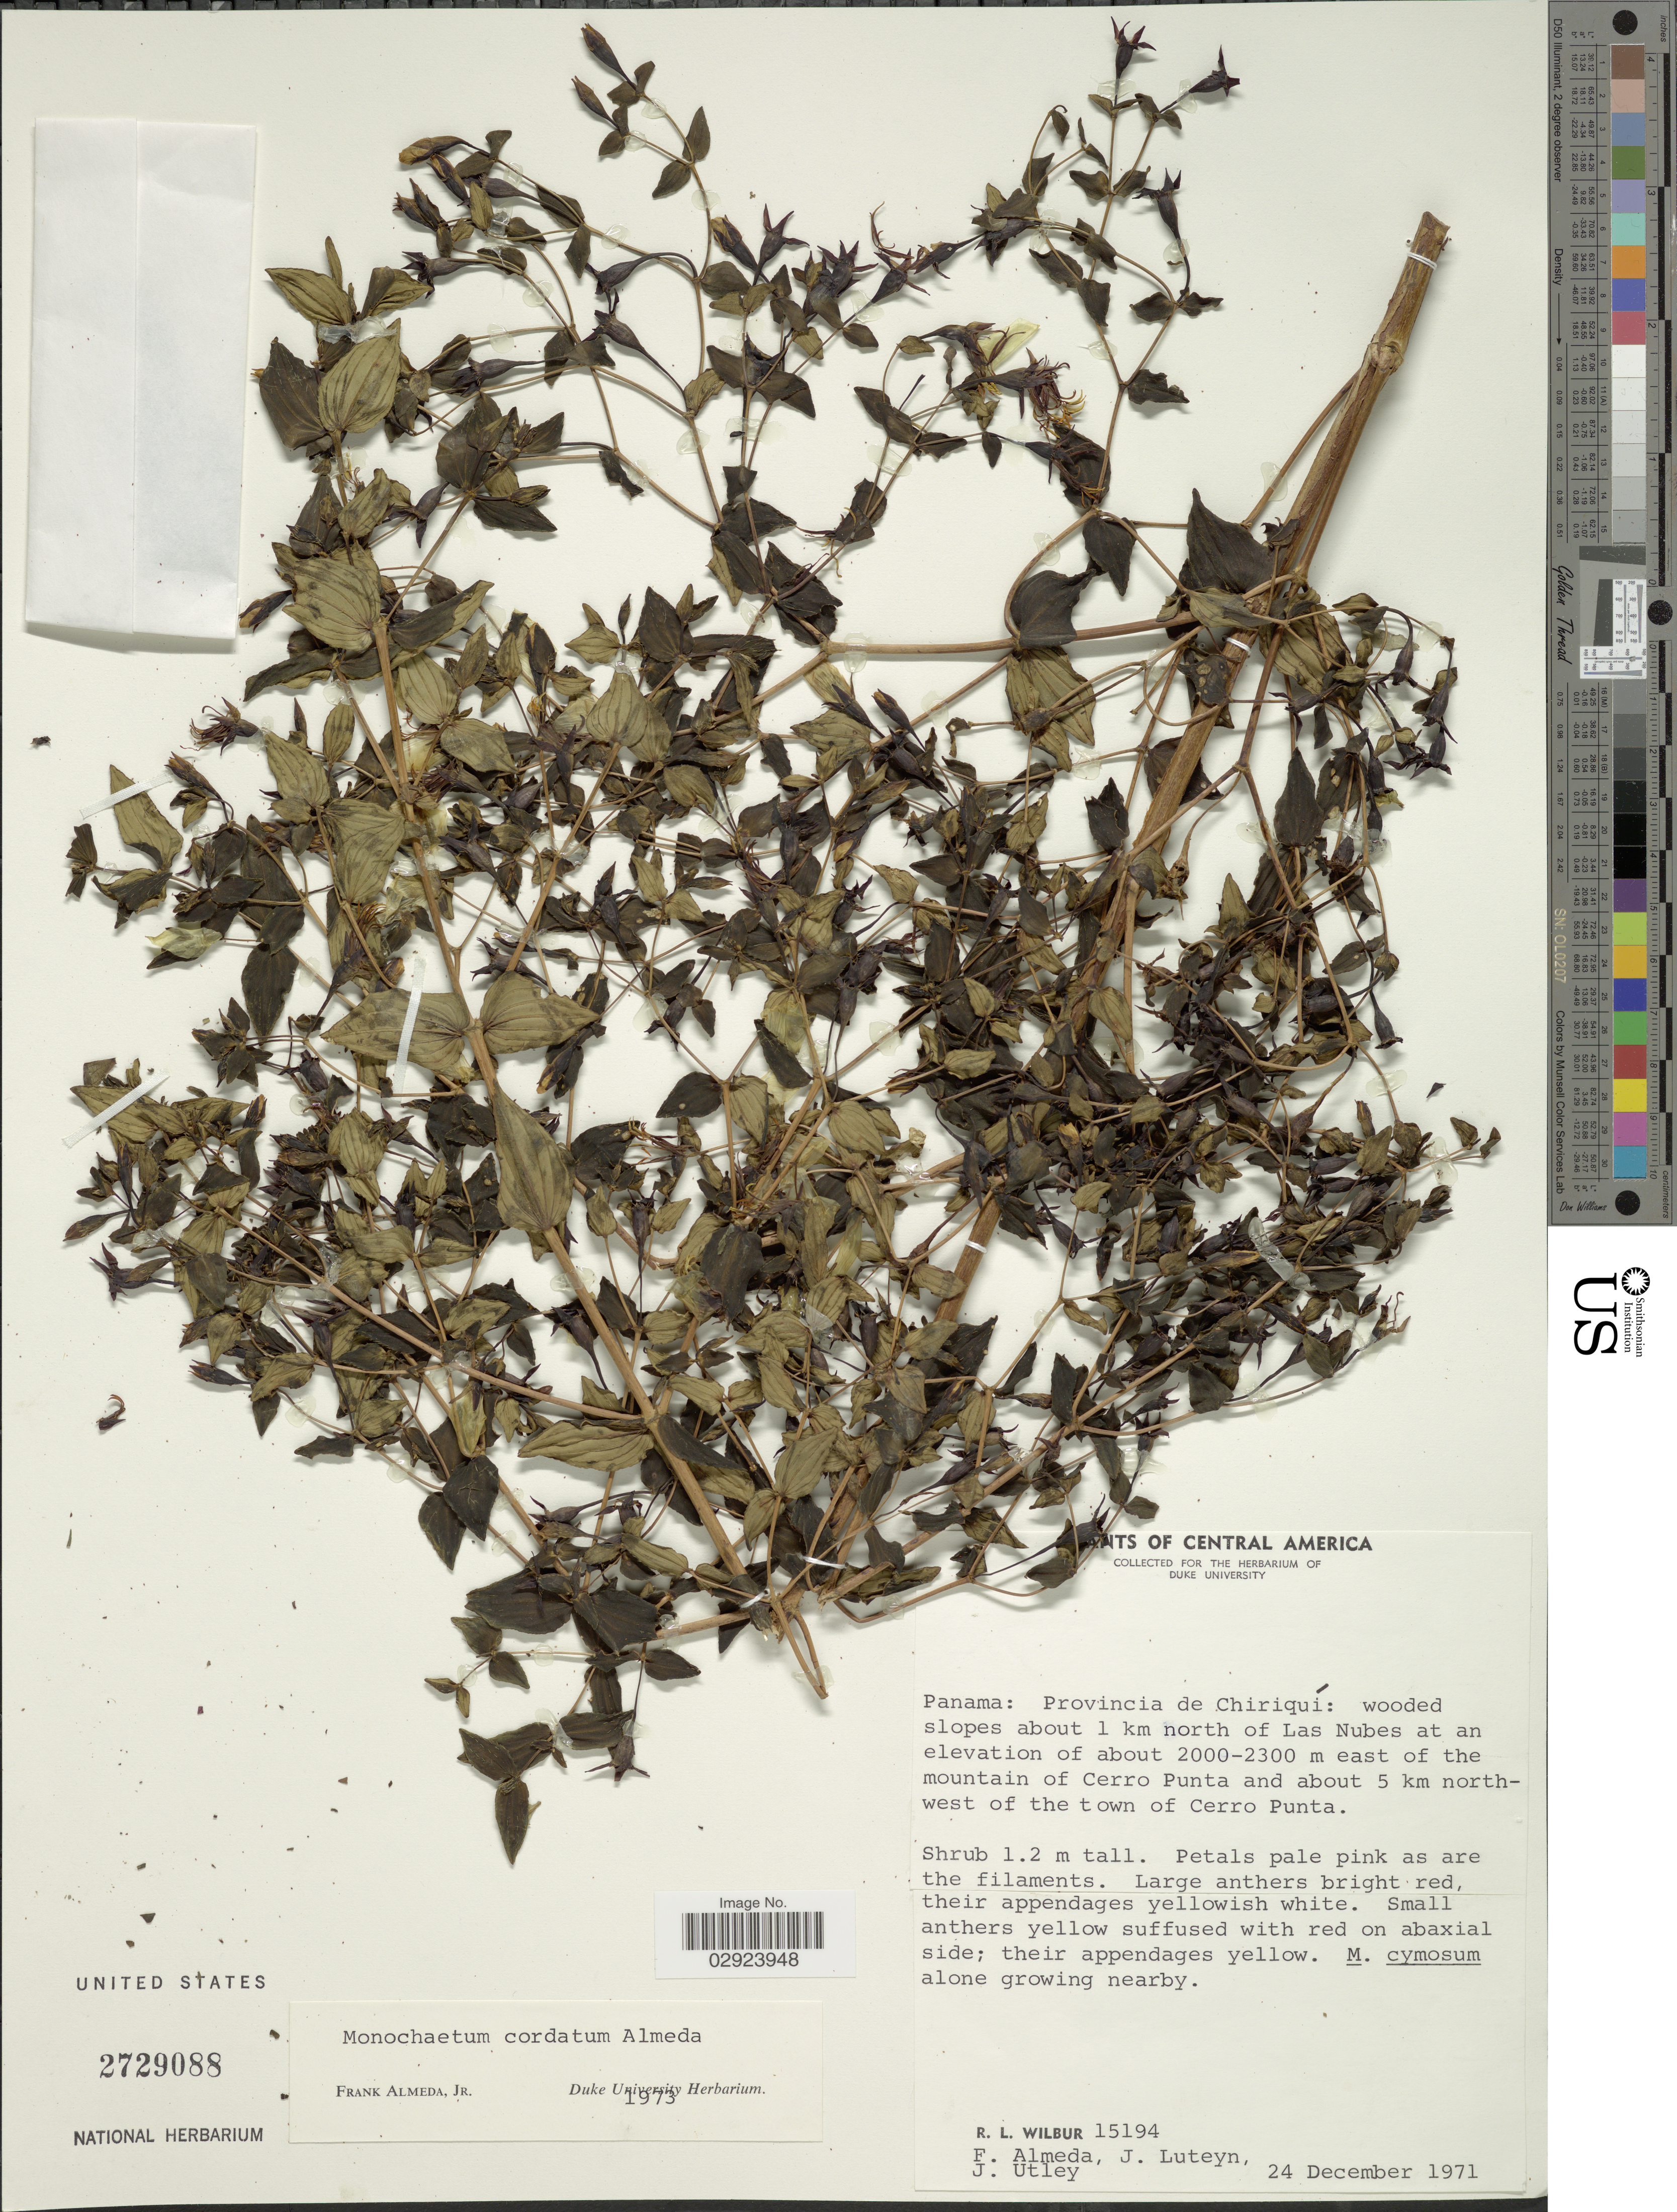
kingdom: Plantae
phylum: Tracheophyta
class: Magnoliopsida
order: Myrtales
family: Melastomataceae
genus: Monochaetum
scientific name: Monochaetum cordatum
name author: Almeda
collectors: R. L. Wilbur, F. Almeda, J. L. Luteyn & J. Utley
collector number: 15194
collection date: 1971-12-24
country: Panama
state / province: Chiriqui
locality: Wooded slopes about 1 km north of Las Nubes. East of the mountain of Cerro Punta and about 5 km northwest of the town of Cerro Punta.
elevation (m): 2000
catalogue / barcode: US 2729088